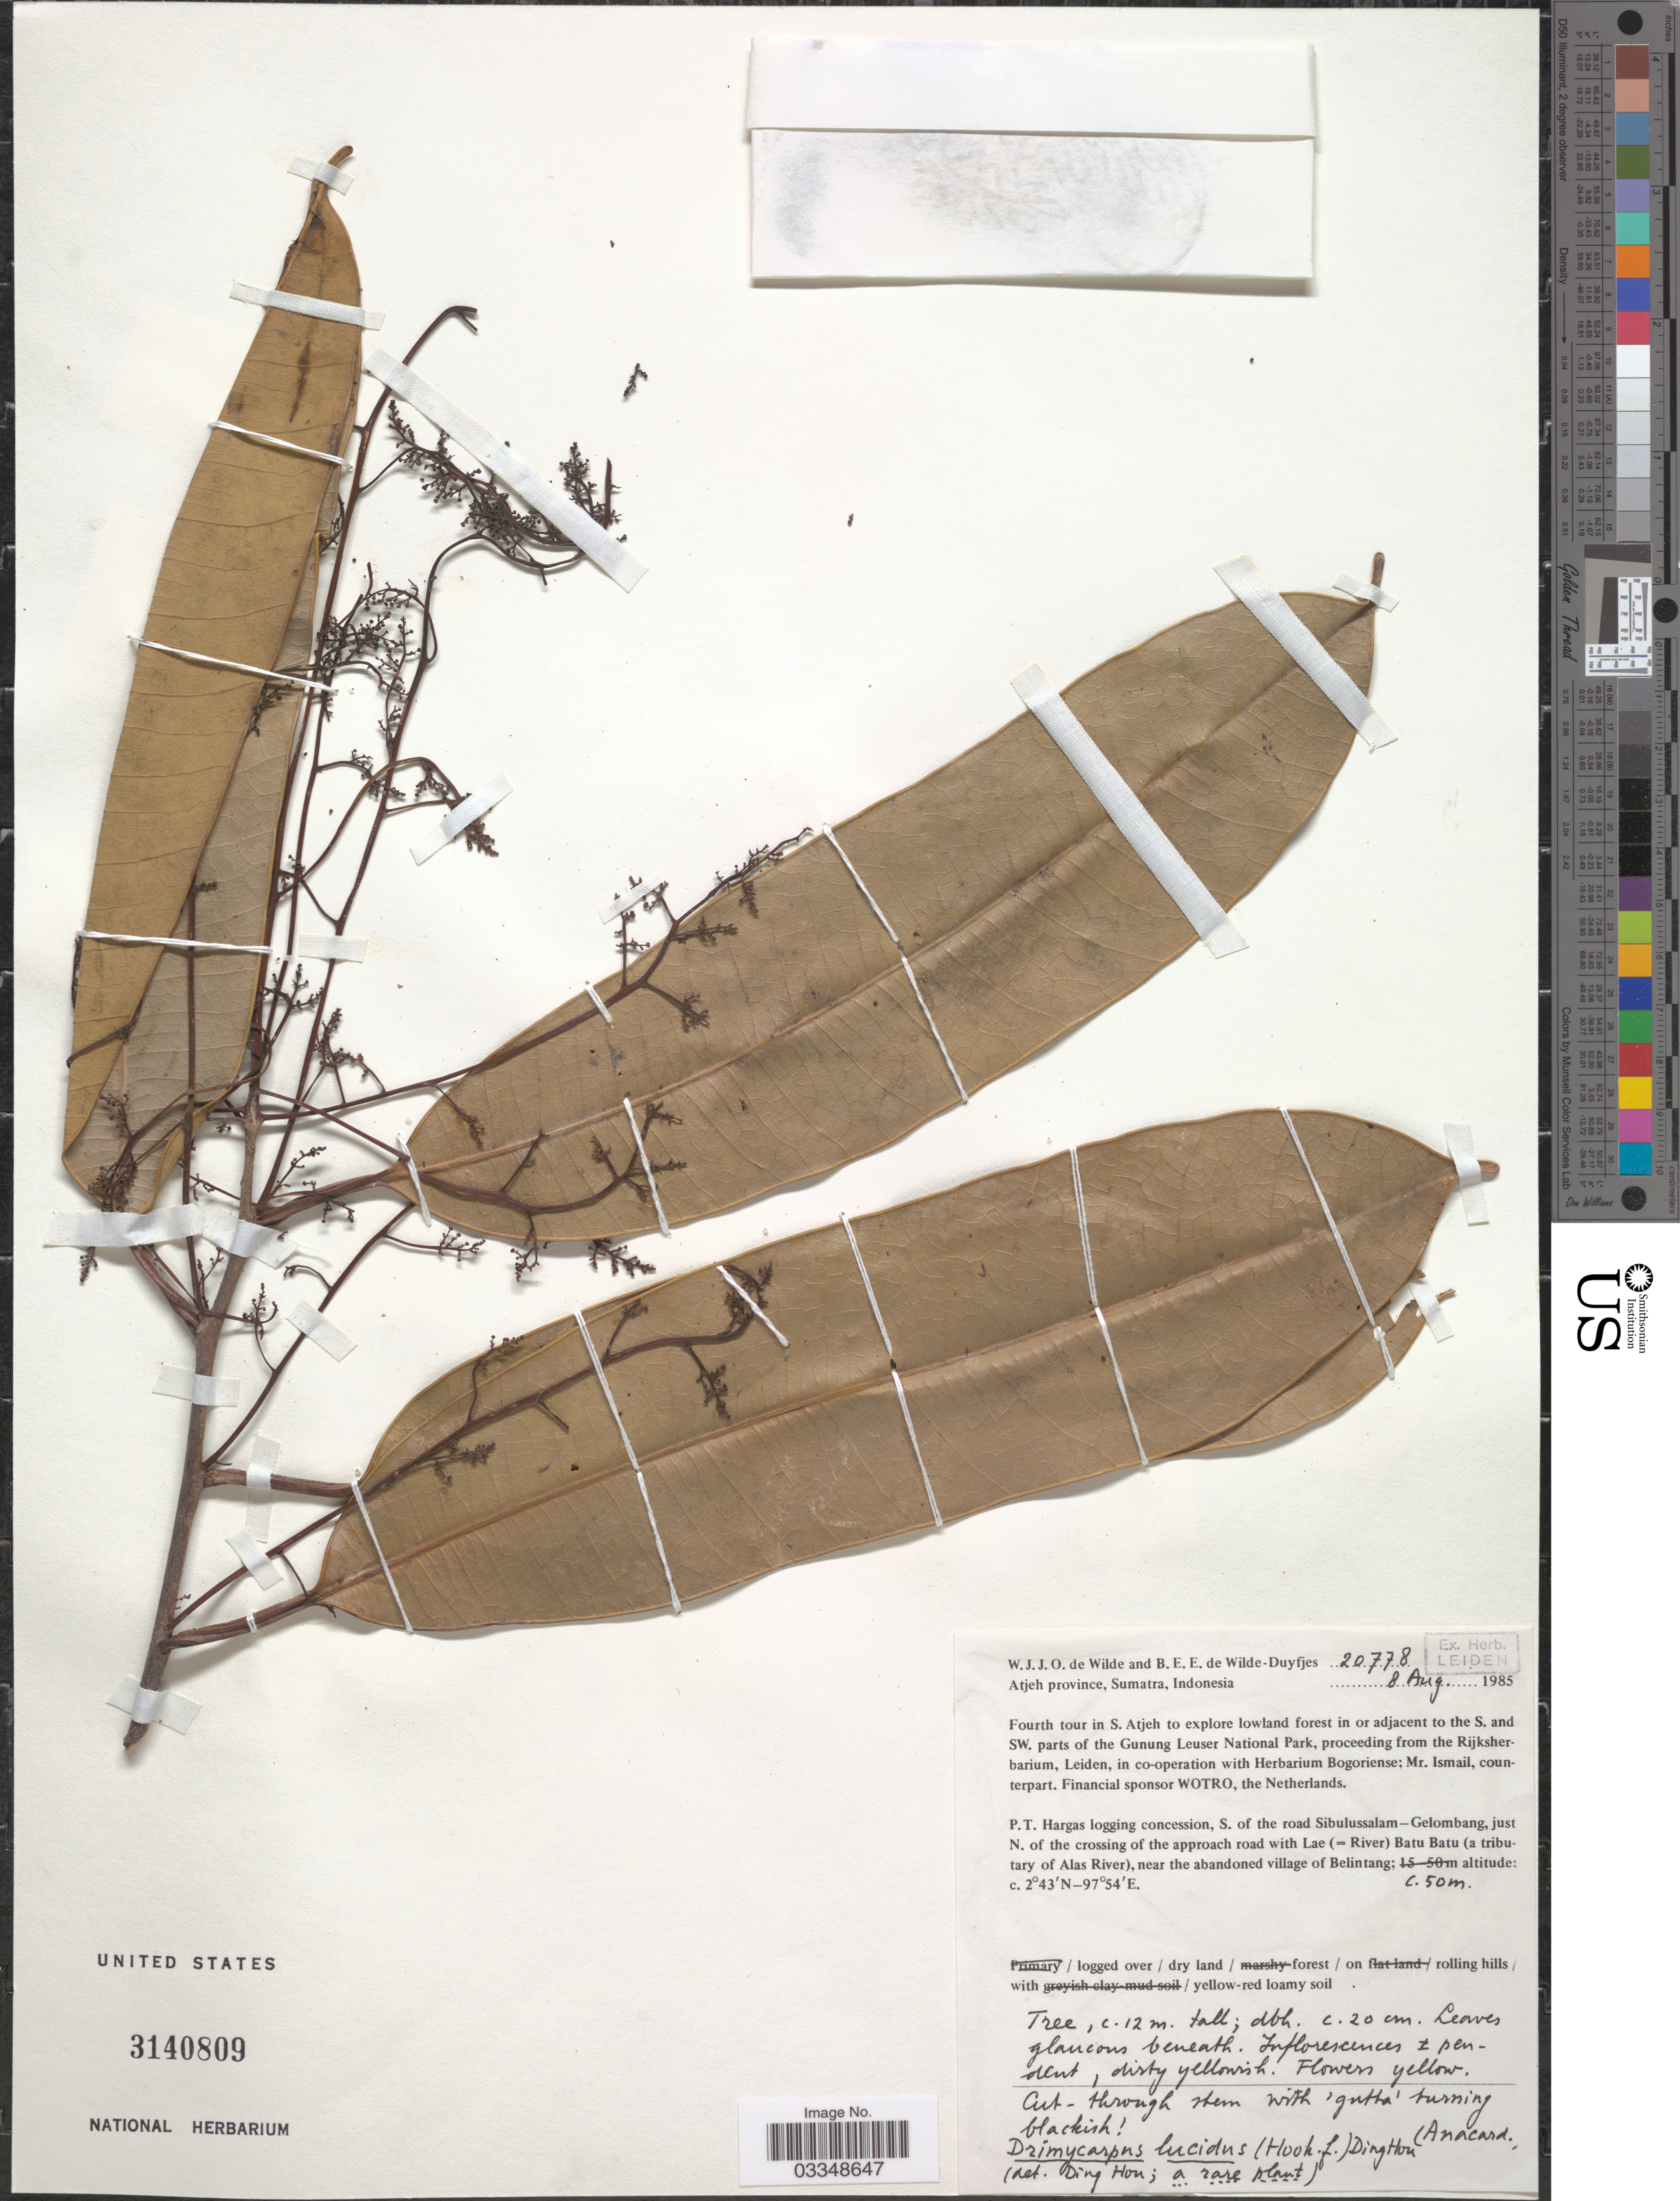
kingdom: Plantae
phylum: Tracheophyta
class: Magnoliopsida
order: Sapindales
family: Anacardiaceae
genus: Drimycarpus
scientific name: Drimycarpus luridus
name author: (Hook. f.) Ding Hou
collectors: W. J. de Wilde & B. E. de Wilde-Duyfjes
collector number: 20778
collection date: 1985-08-08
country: Indonesia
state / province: Sumatra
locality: Atjeh province. P.T. Hargas logging concession, S. of the road Sibulussalam-Gelombang, just N. of the crossing of the approach road with Lae (=River) Batu Batu (a tributary of Alas River), near the abandoned village of Belintang.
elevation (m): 50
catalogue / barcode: US 3140809